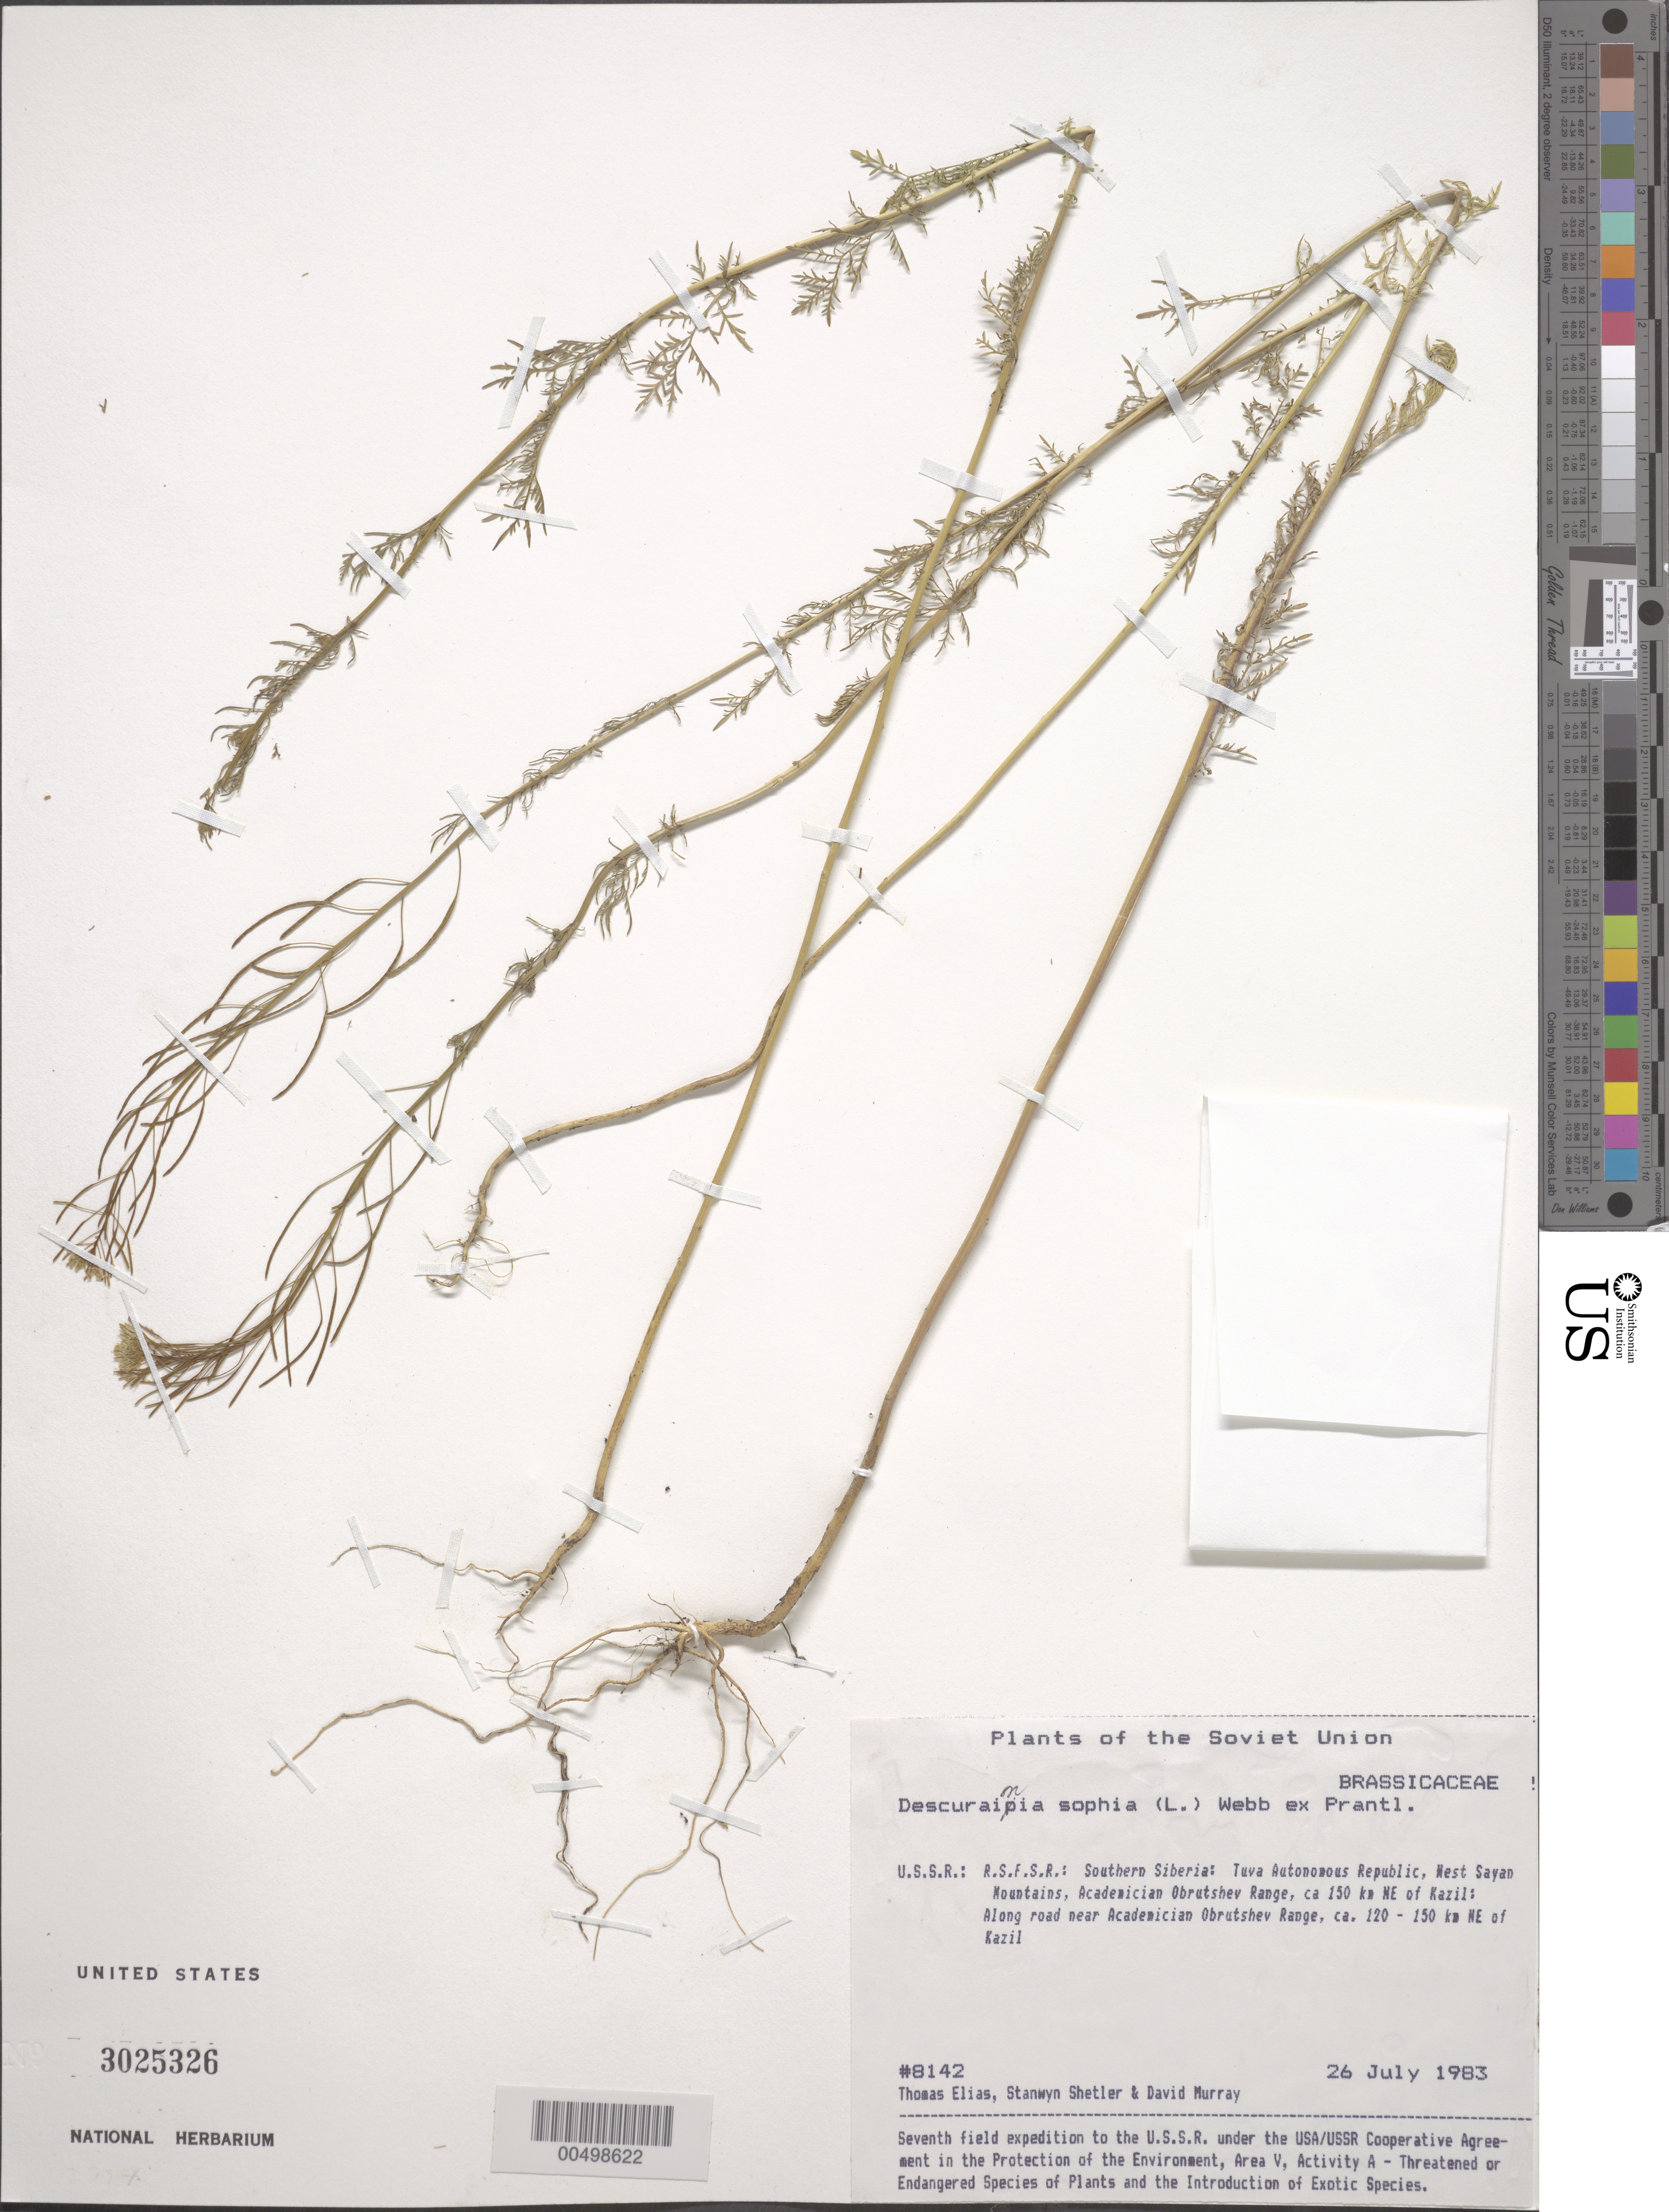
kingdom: Plantae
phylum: Tracheophyta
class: Magnoliopsida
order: Brassicales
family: Brassicaceae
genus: Descurainia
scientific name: Descurainia sophia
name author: (L.) Webb ex Prantl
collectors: T. Elias, S. Shetler & D. F. Murray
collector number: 8142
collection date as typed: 26 Jul 1983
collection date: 1983-07-26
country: Russian Federation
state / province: Tuva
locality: West Sayan Mountains, along road near Academician Obrutshev Range, ca. 120-150 km NE of Kazil [Kyzyl]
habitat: along road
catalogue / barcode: US 3025326